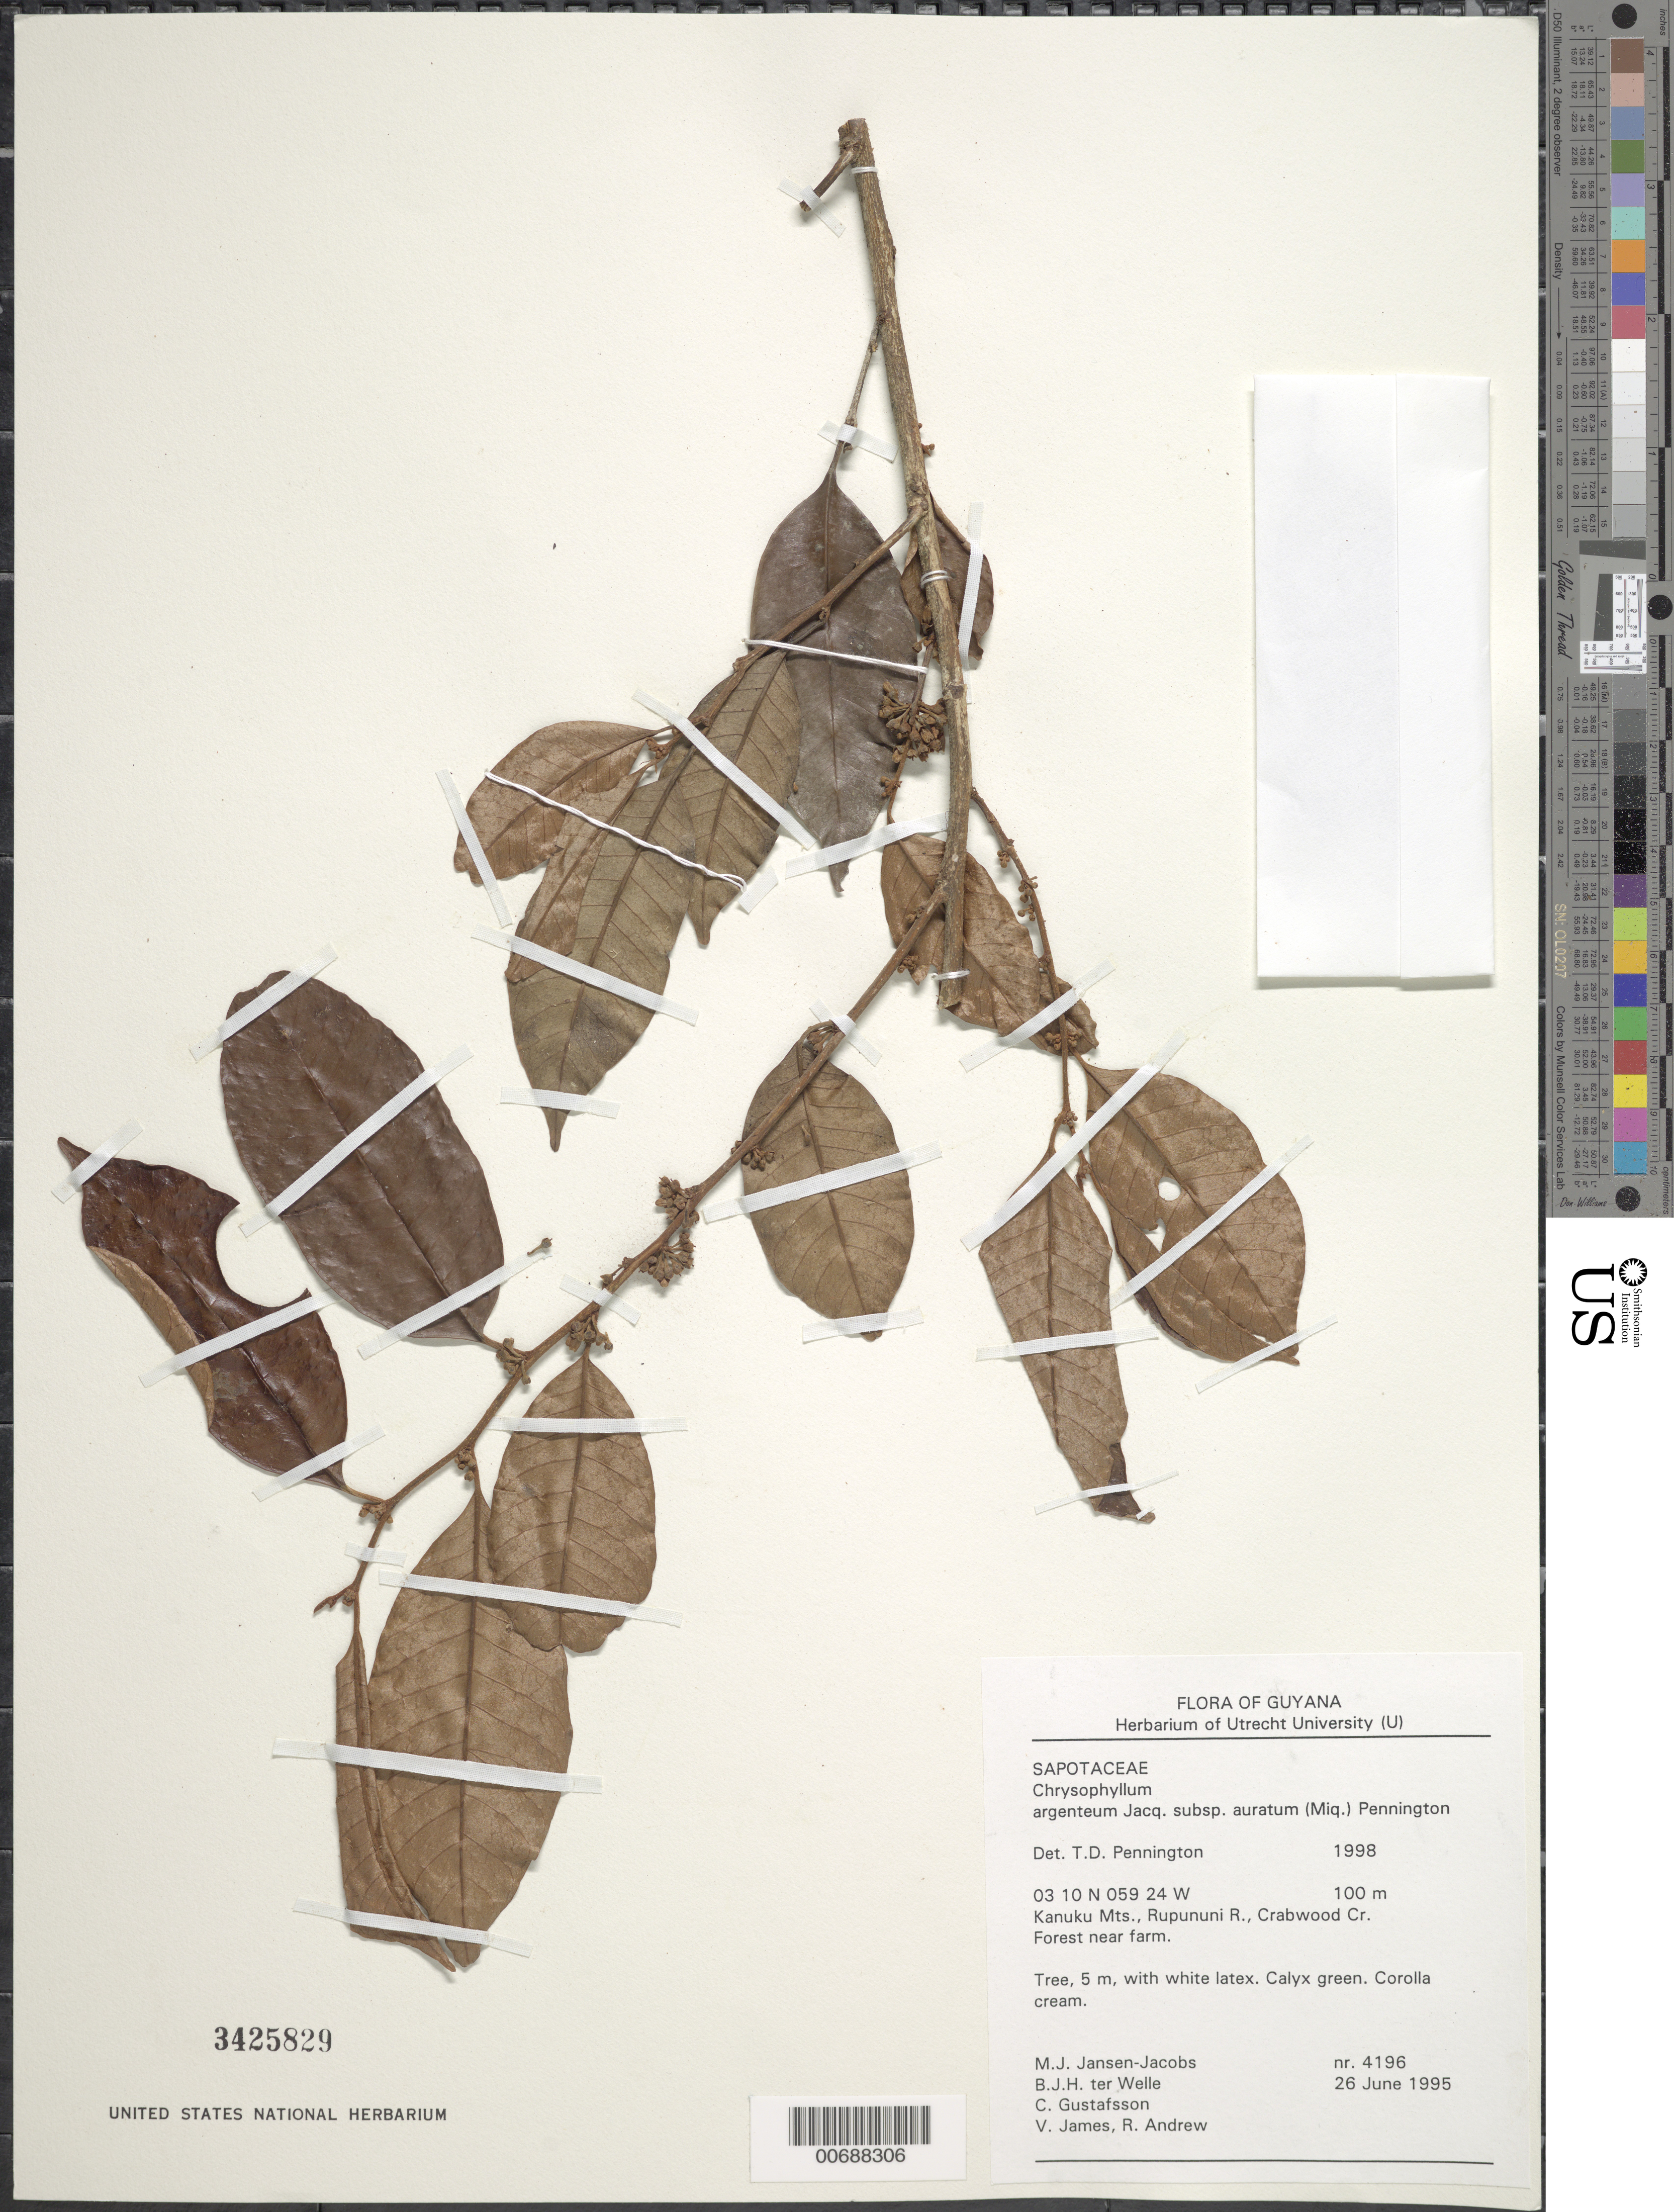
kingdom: Plantae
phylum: Tracheophyta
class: Magnoliopsida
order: Ericales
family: Sapotaceae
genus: Chrysophyllum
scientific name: Chrysophyllum argenteum subsp. auratum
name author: (Miq.) T.D. Penn.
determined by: Pennington, T. D., (K)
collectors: M. J. Jansen-Jacobs, B. Welle, C. G. Gustafsson, V. James & R. Andrew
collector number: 4196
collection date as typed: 26-Jun-95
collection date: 1995-06-26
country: Guyana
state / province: U. Takutu-U. Essequibo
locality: Crabwood Creek, Rupununi River, Kanuku Mts.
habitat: Forest near farm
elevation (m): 100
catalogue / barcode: US 3425829